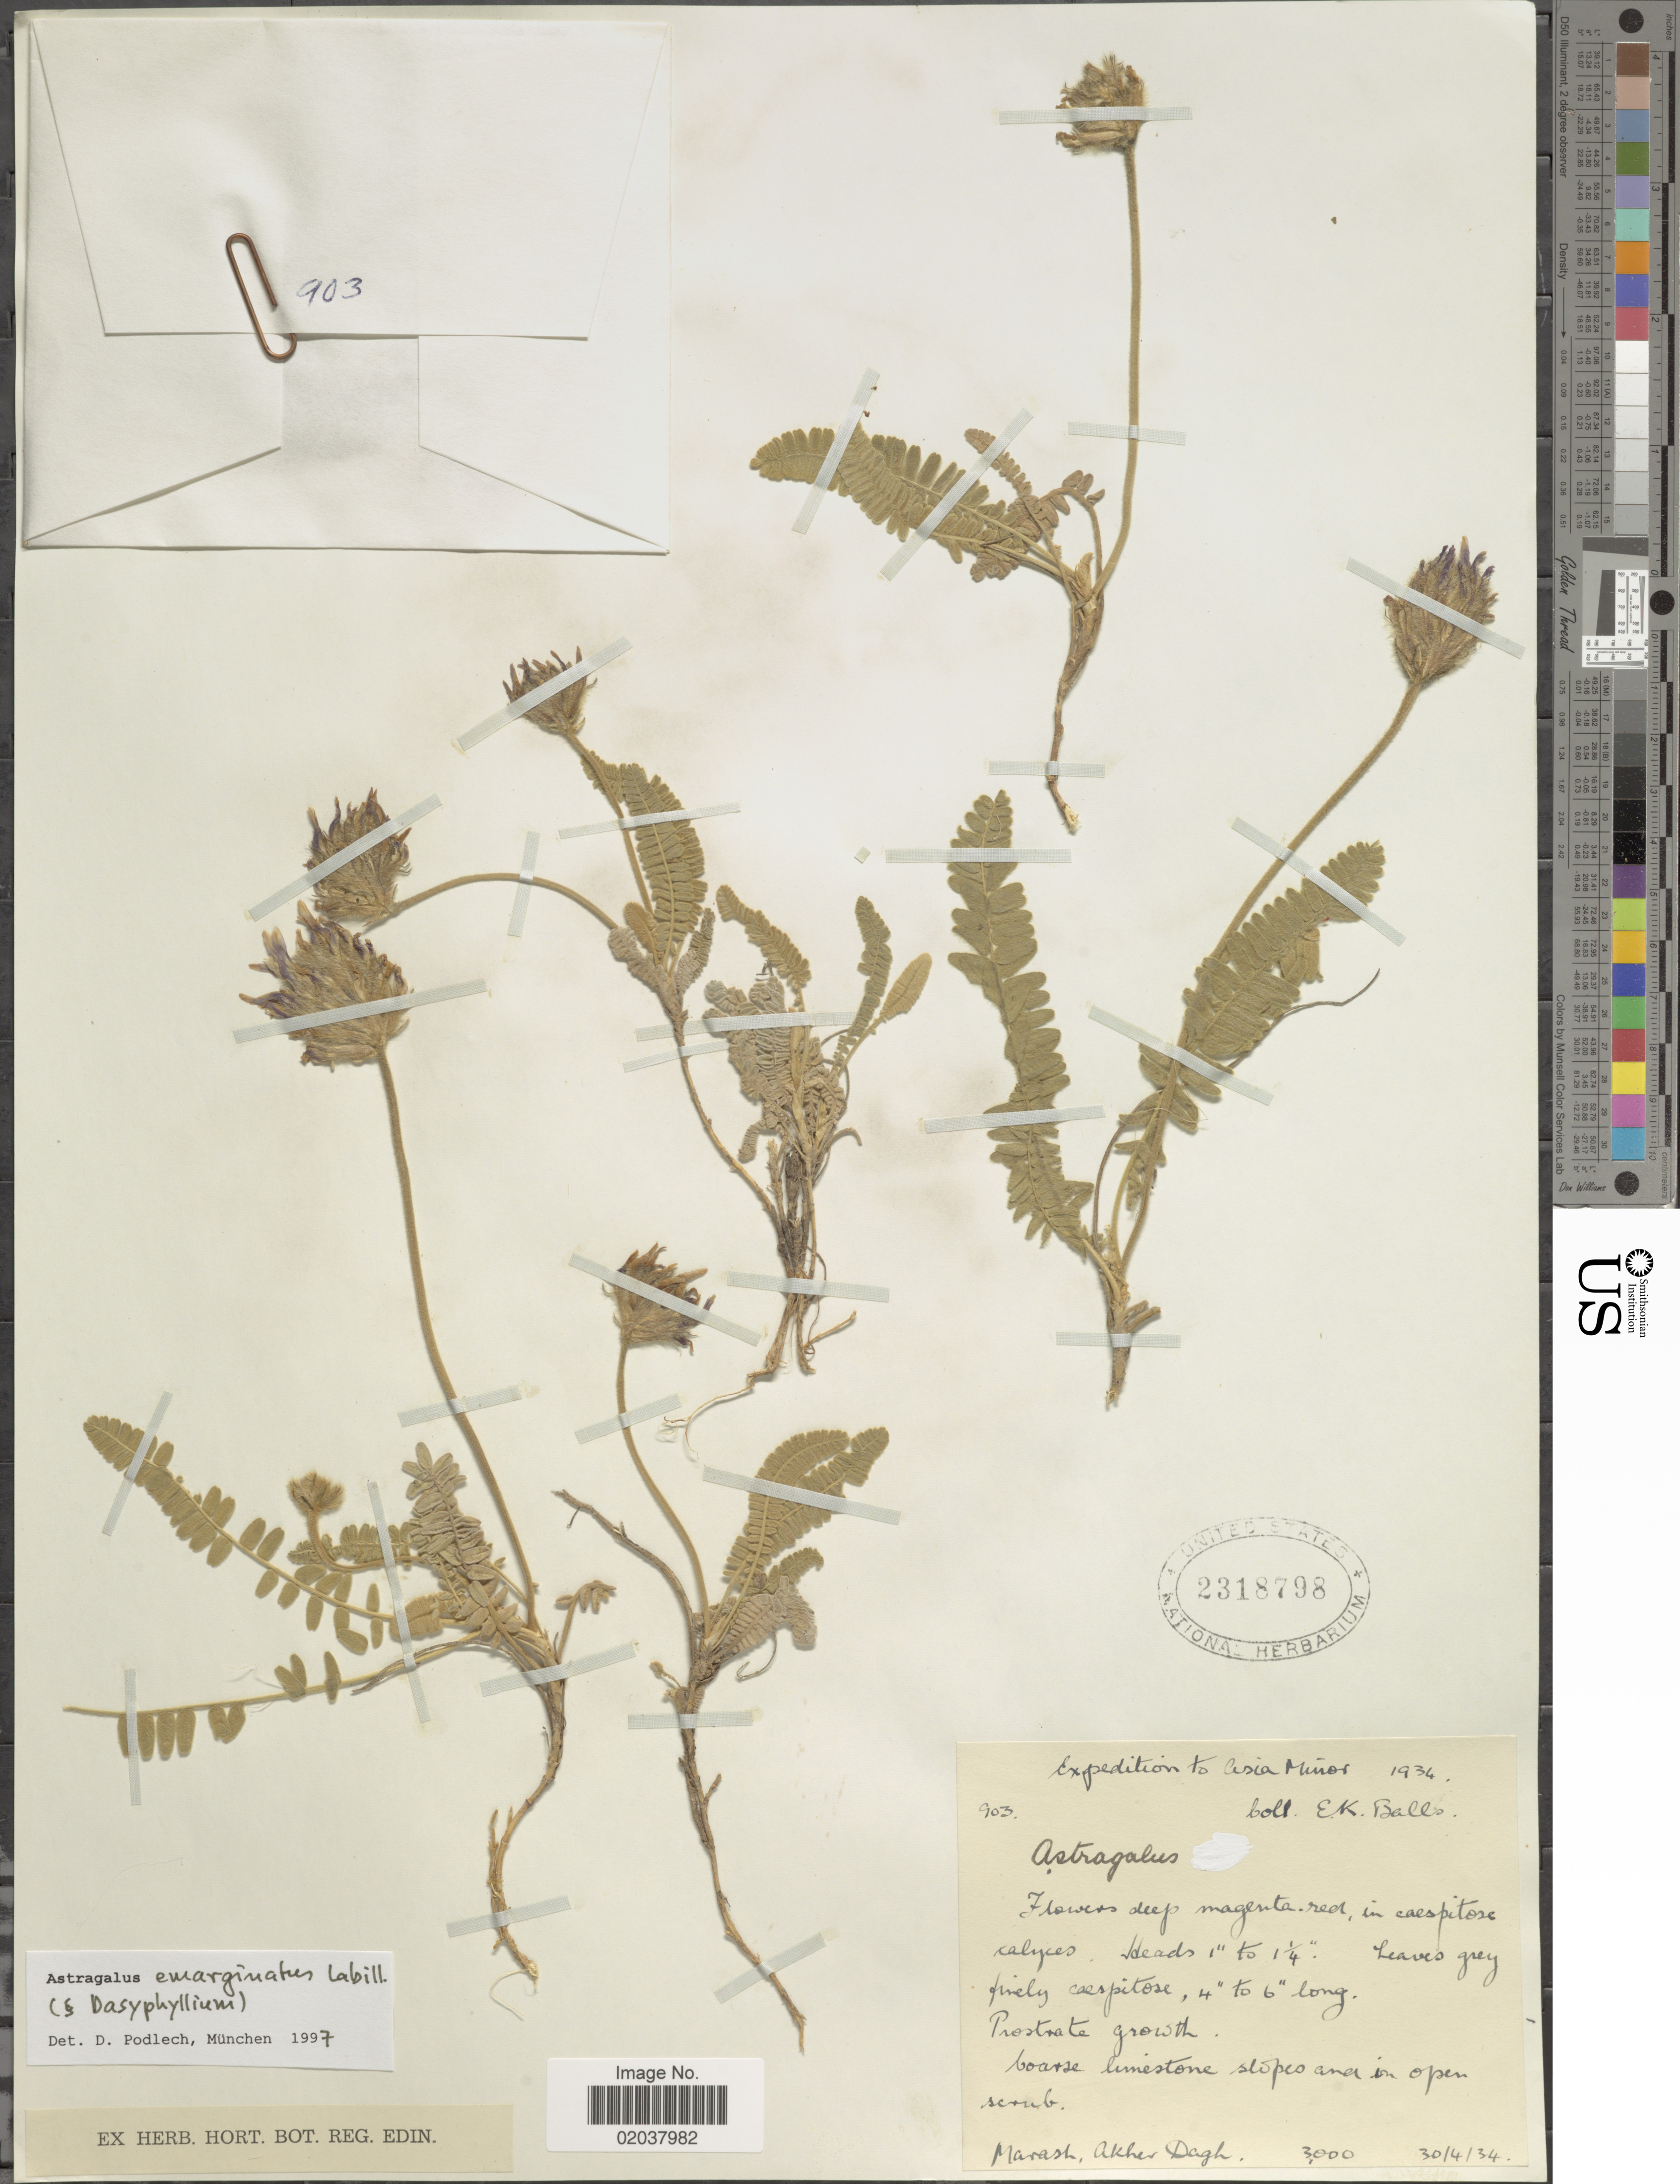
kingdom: Plantae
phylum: Tracheophyta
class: Magnoliopsida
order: Fabales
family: Fabaceae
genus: Astragalus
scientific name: Astragalus emarginatus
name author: Labill.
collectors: E. K. Balls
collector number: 903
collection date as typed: Transcribed d/m/y: 30/4/34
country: Turkey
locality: Marash, Akher Dagh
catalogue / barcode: US 2318798